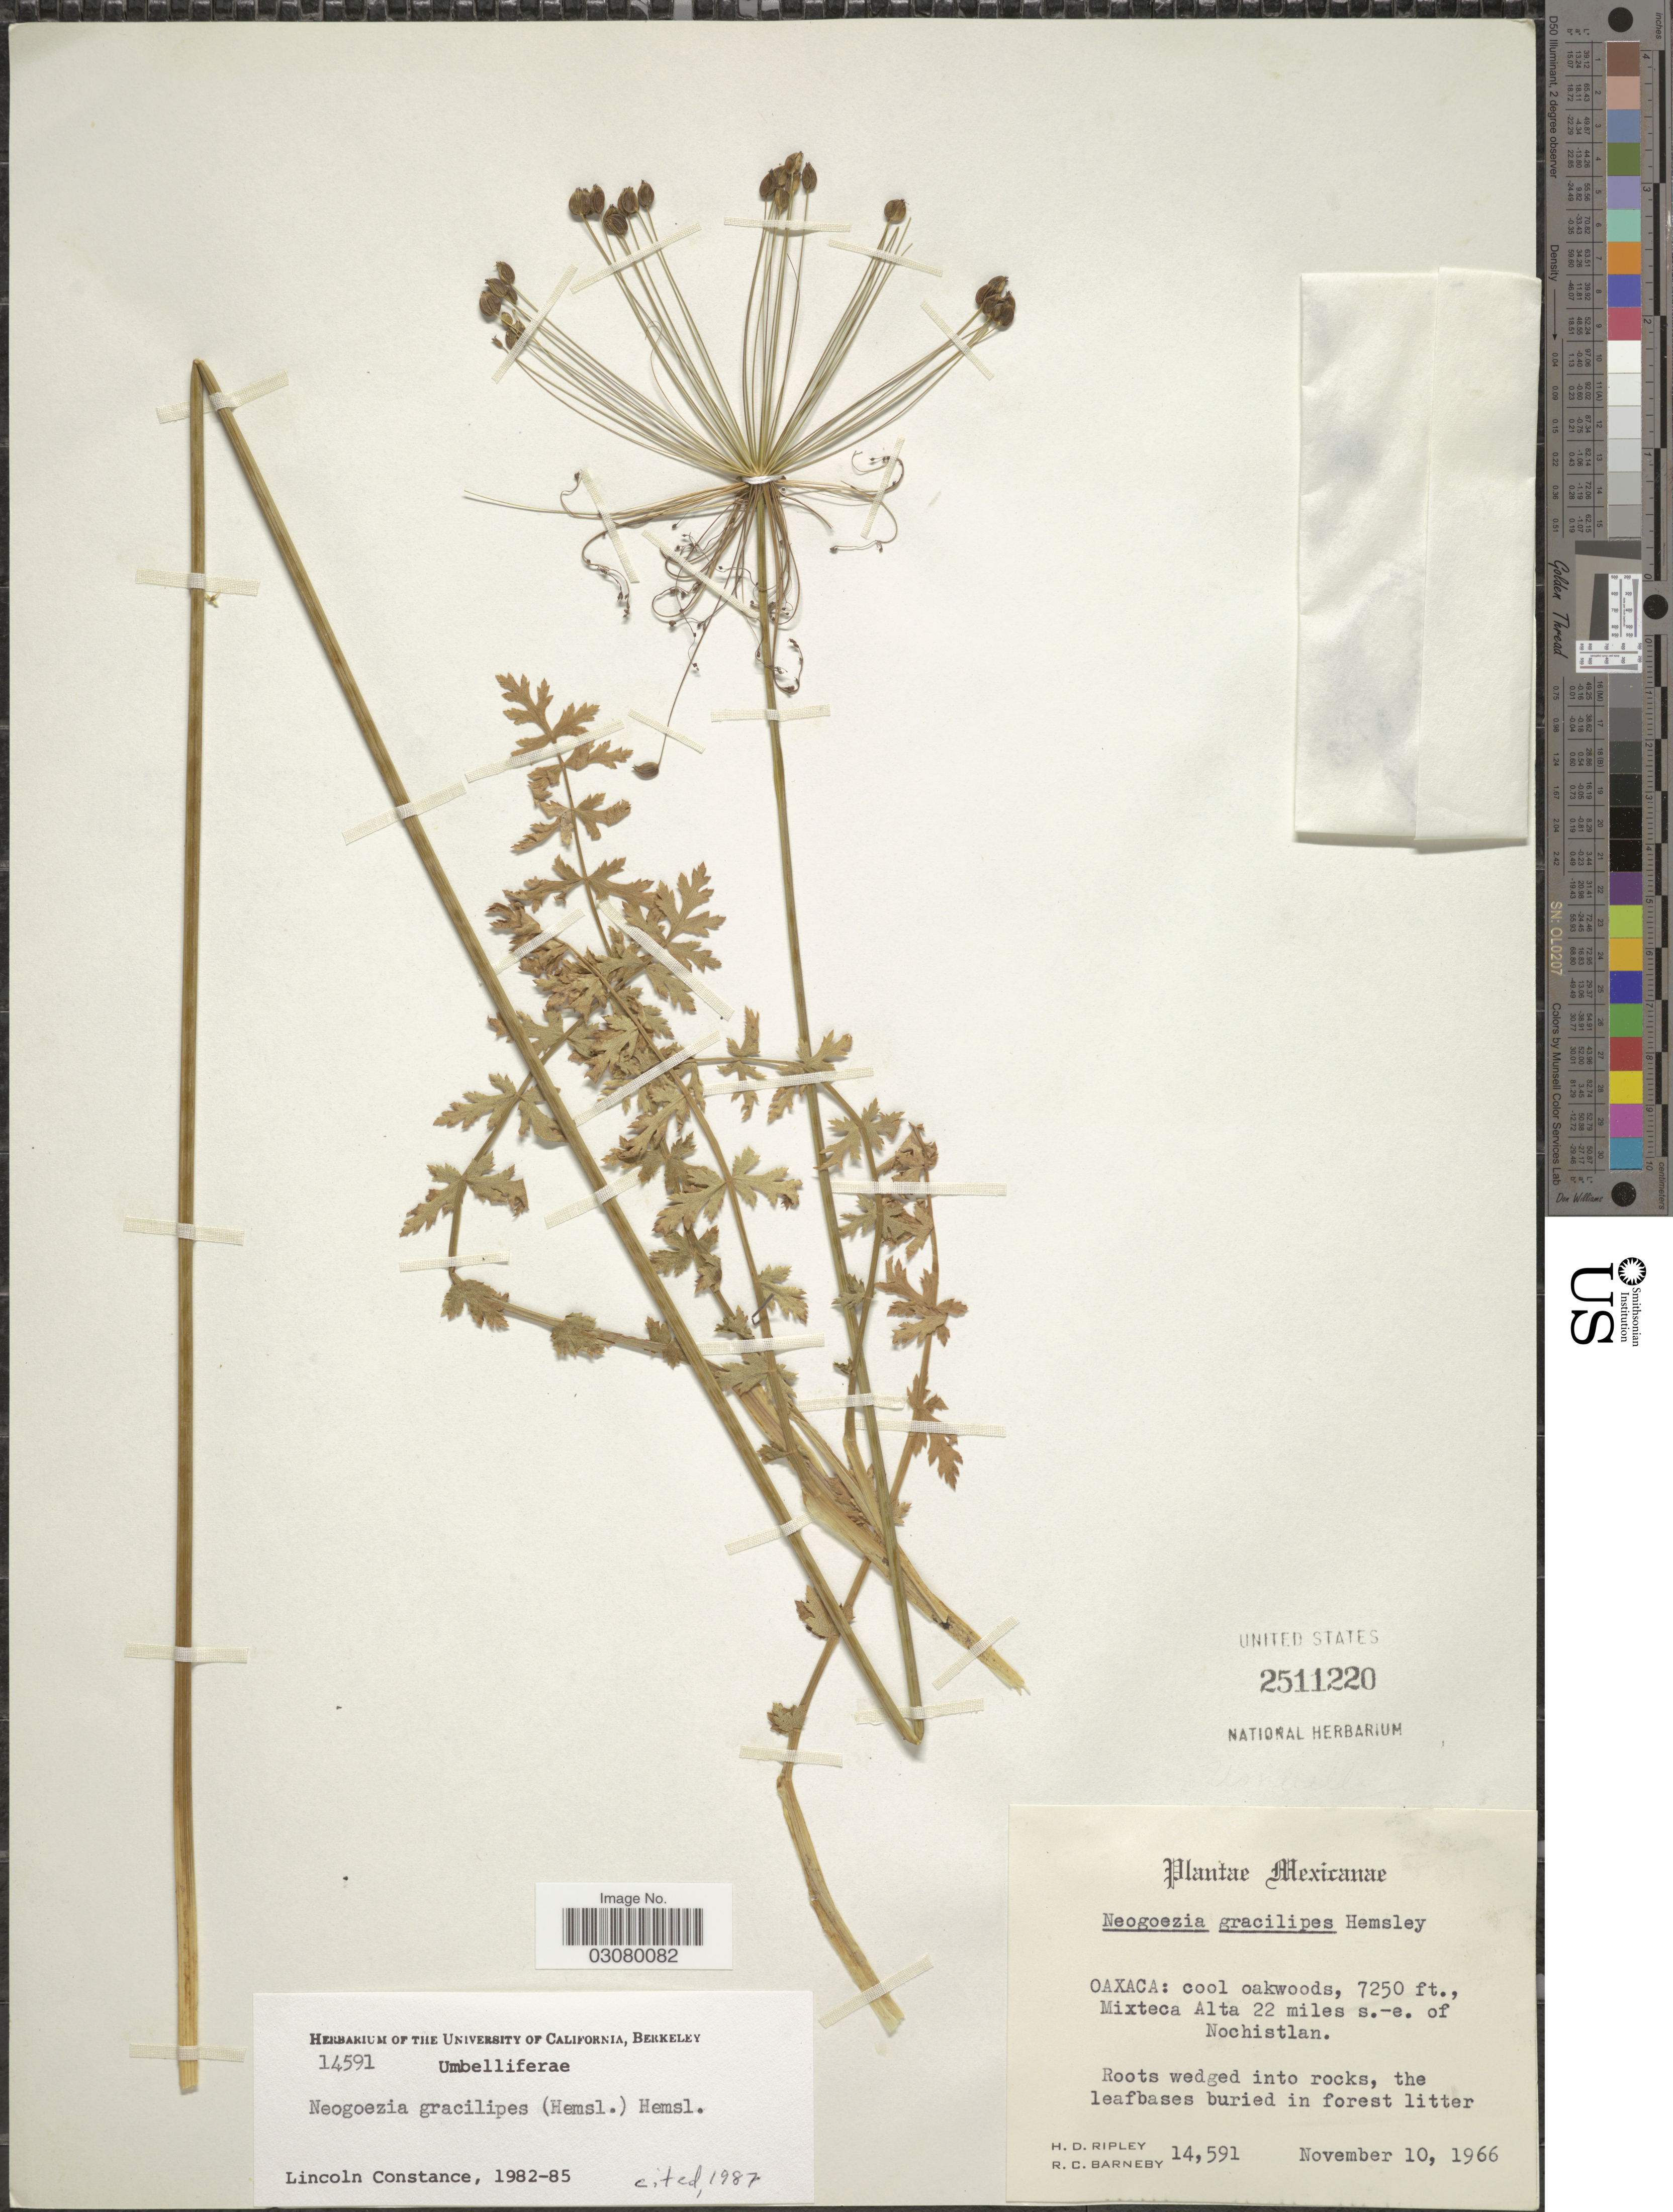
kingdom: Plantae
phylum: Tracheophyta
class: Magnoliopsida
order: Apiales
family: Apiaceae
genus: Neogoezia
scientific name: Neogoezia gracilipes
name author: (Hemsl.) Hemsl.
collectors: H. Ripley & R. C. Barneby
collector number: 14591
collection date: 1966-11-10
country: Mexico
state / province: Oaxaca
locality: Mixteca Alta 22 miles s.-e. of Nochistlan.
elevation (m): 2210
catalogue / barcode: US 2511220